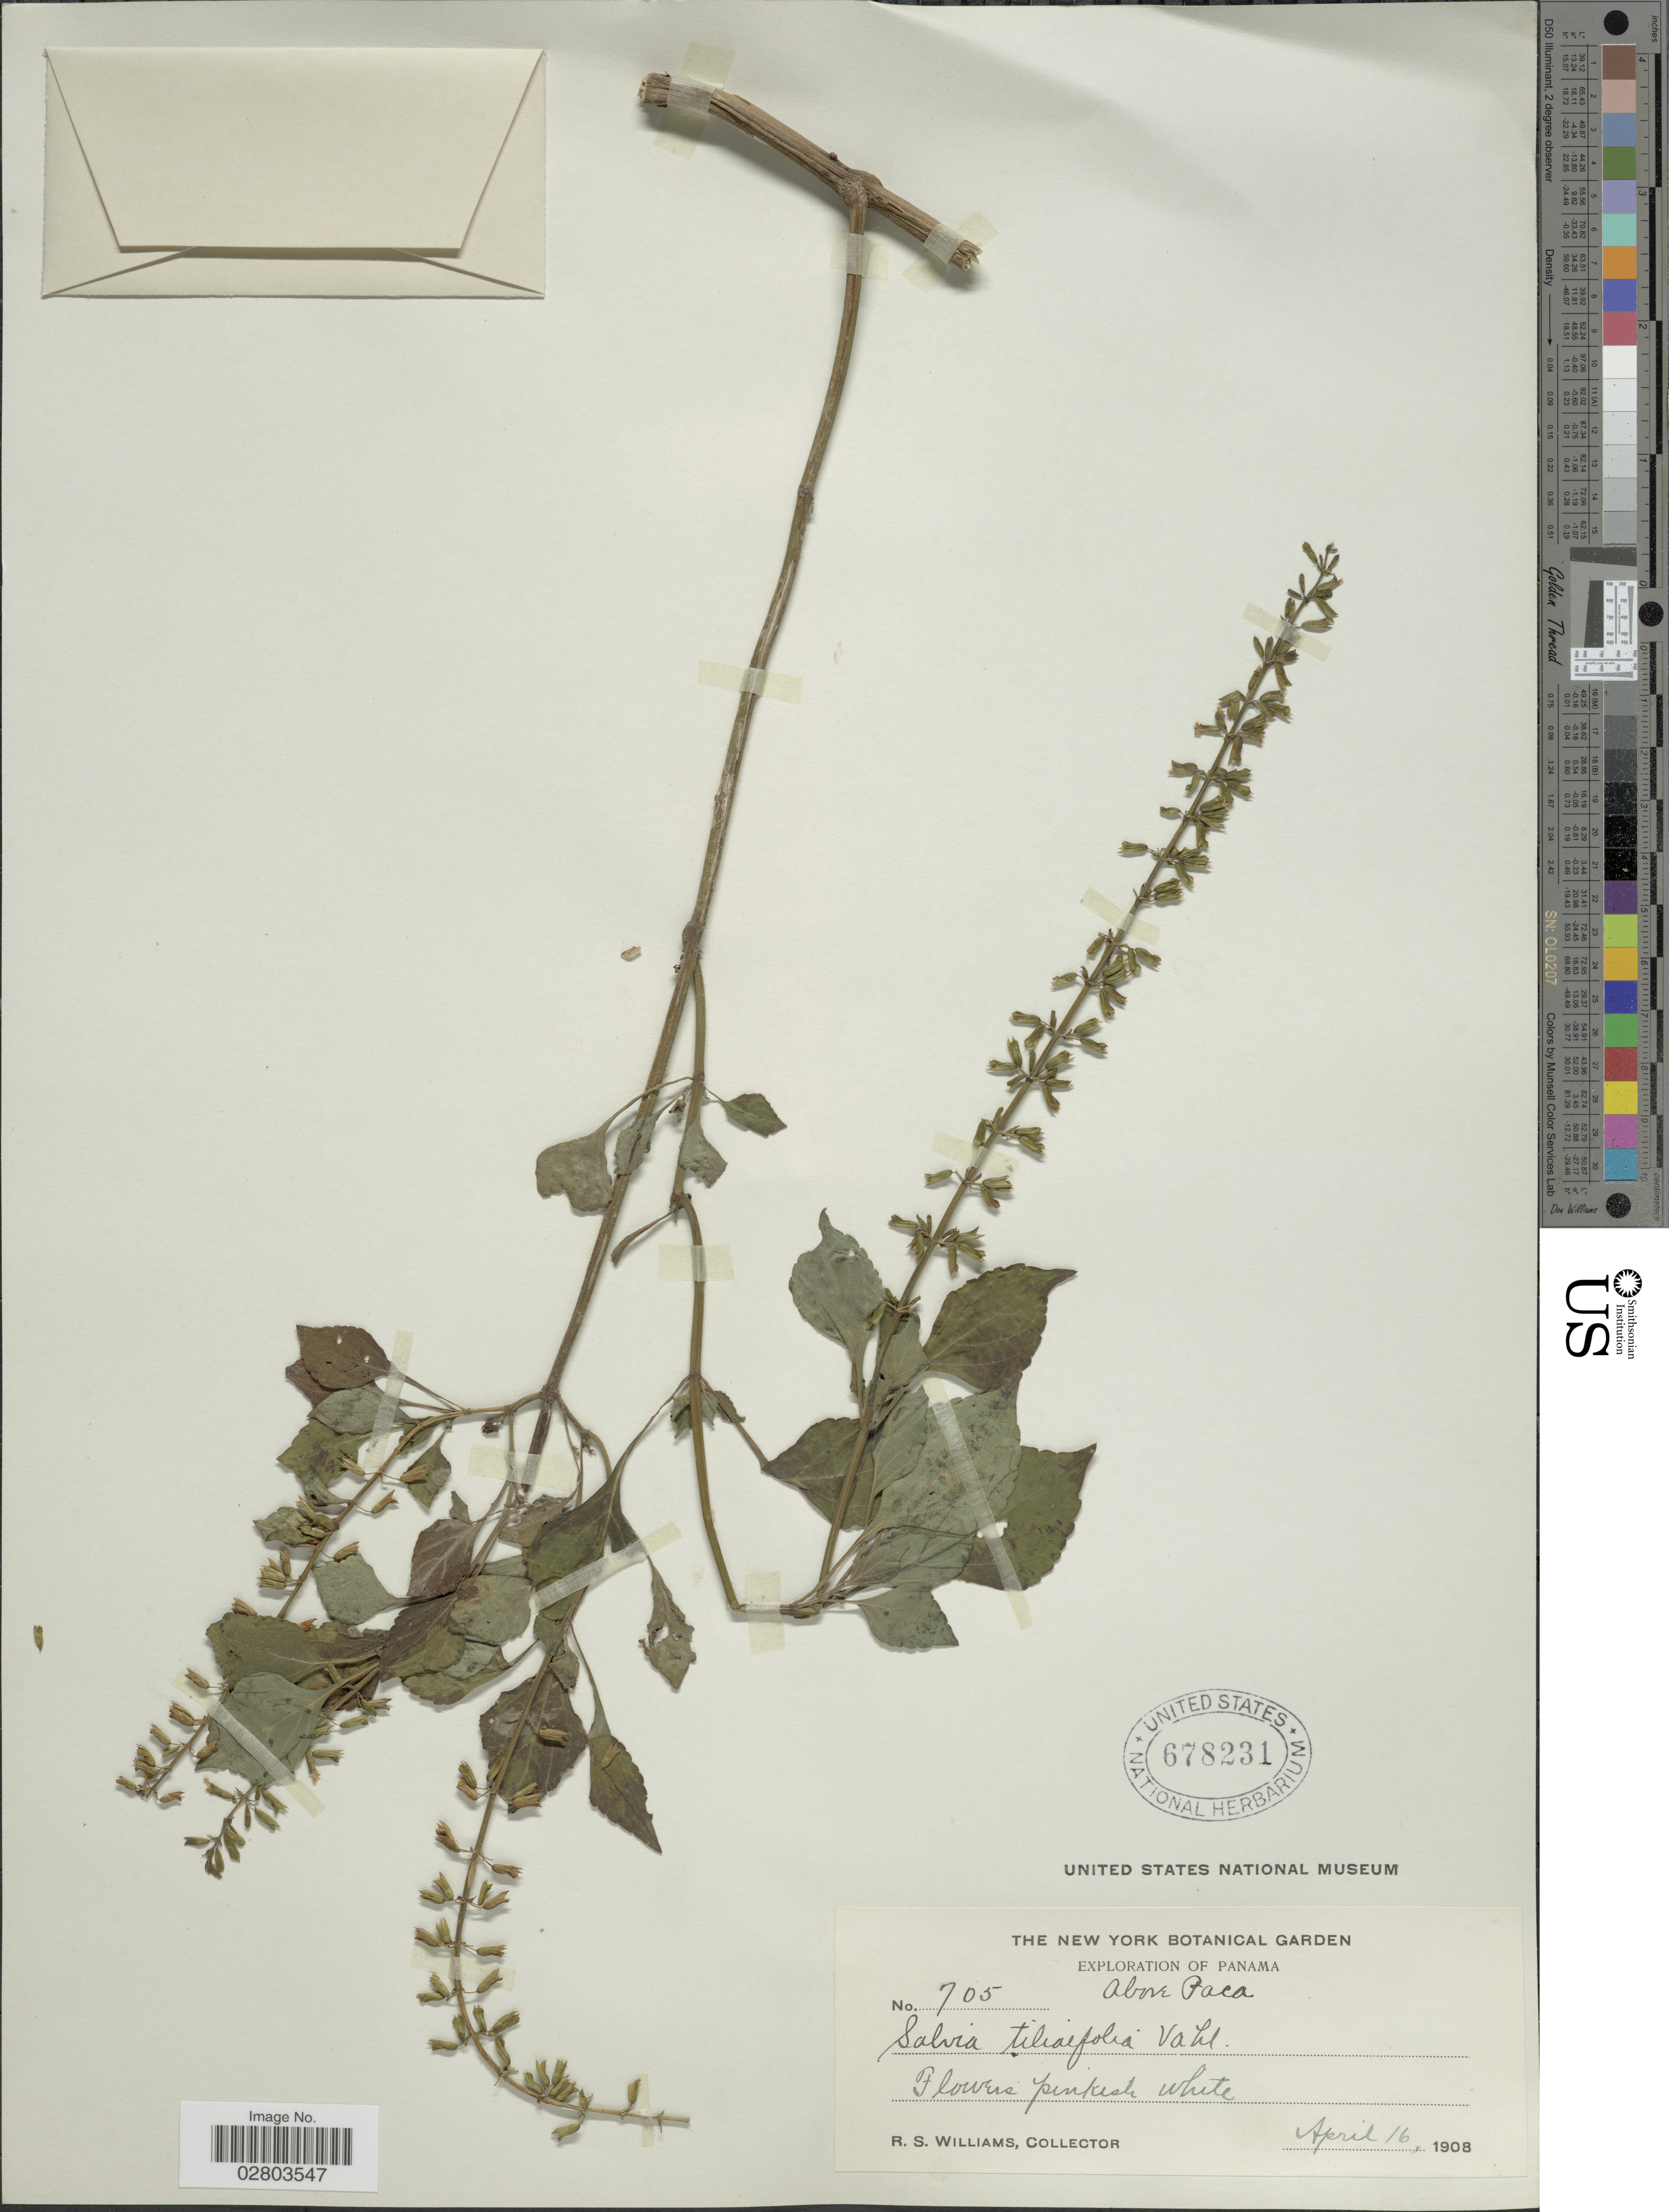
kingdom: Plantae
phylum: Tracheophyta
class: Magnoliopsida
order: Lamiales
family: Lamiaceae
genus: Salvia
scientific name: Salvia tiliifolia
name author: Vahl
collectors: R. S. Williams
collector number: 705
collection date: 1908-04-16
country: Panama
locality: Above Paca.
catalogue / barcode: US 678231